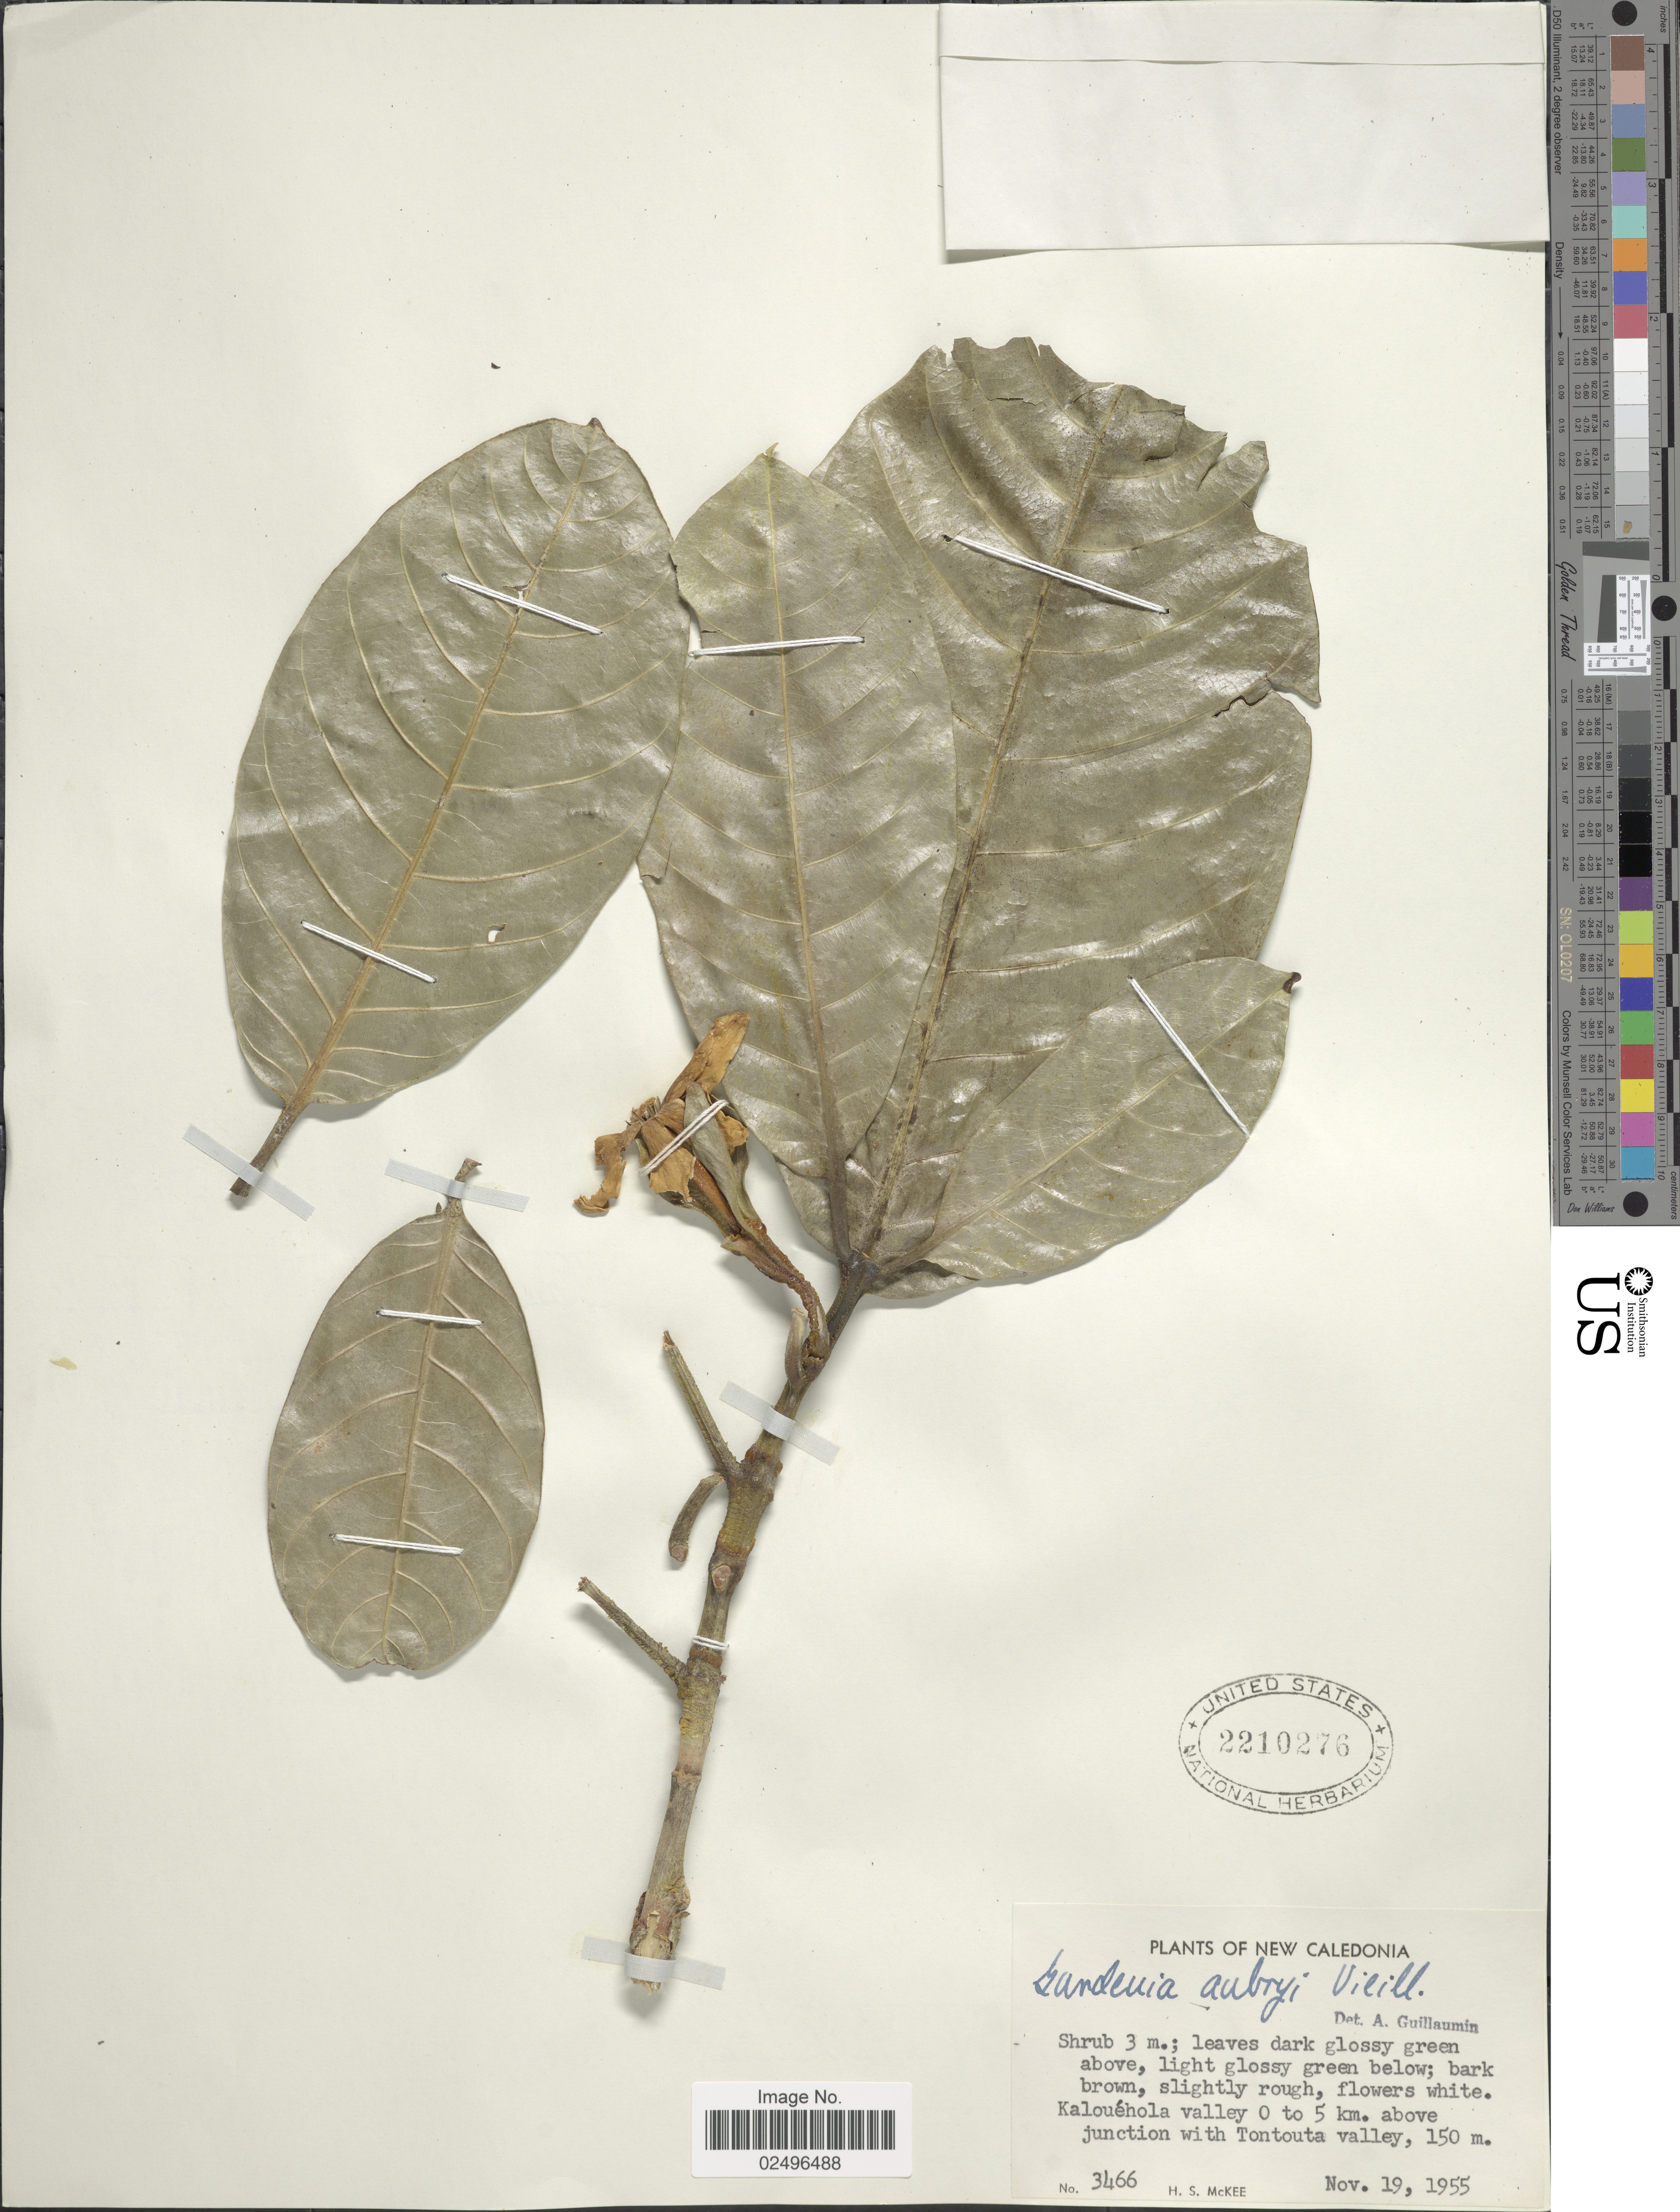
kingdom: Plantae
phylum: Tracheophyta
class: Magnoliopsida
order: Gentianales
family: Rubiaceae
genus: Gardenia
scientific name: Gardenia aubryi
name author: Vieill.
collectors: H. S. McKee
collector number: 3466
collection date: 1955-11-19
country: New Caledonia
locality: Kalouehola Valley 0 to 5 km. above junction with Tontouta valley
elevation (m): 150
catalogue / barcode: US 2210276